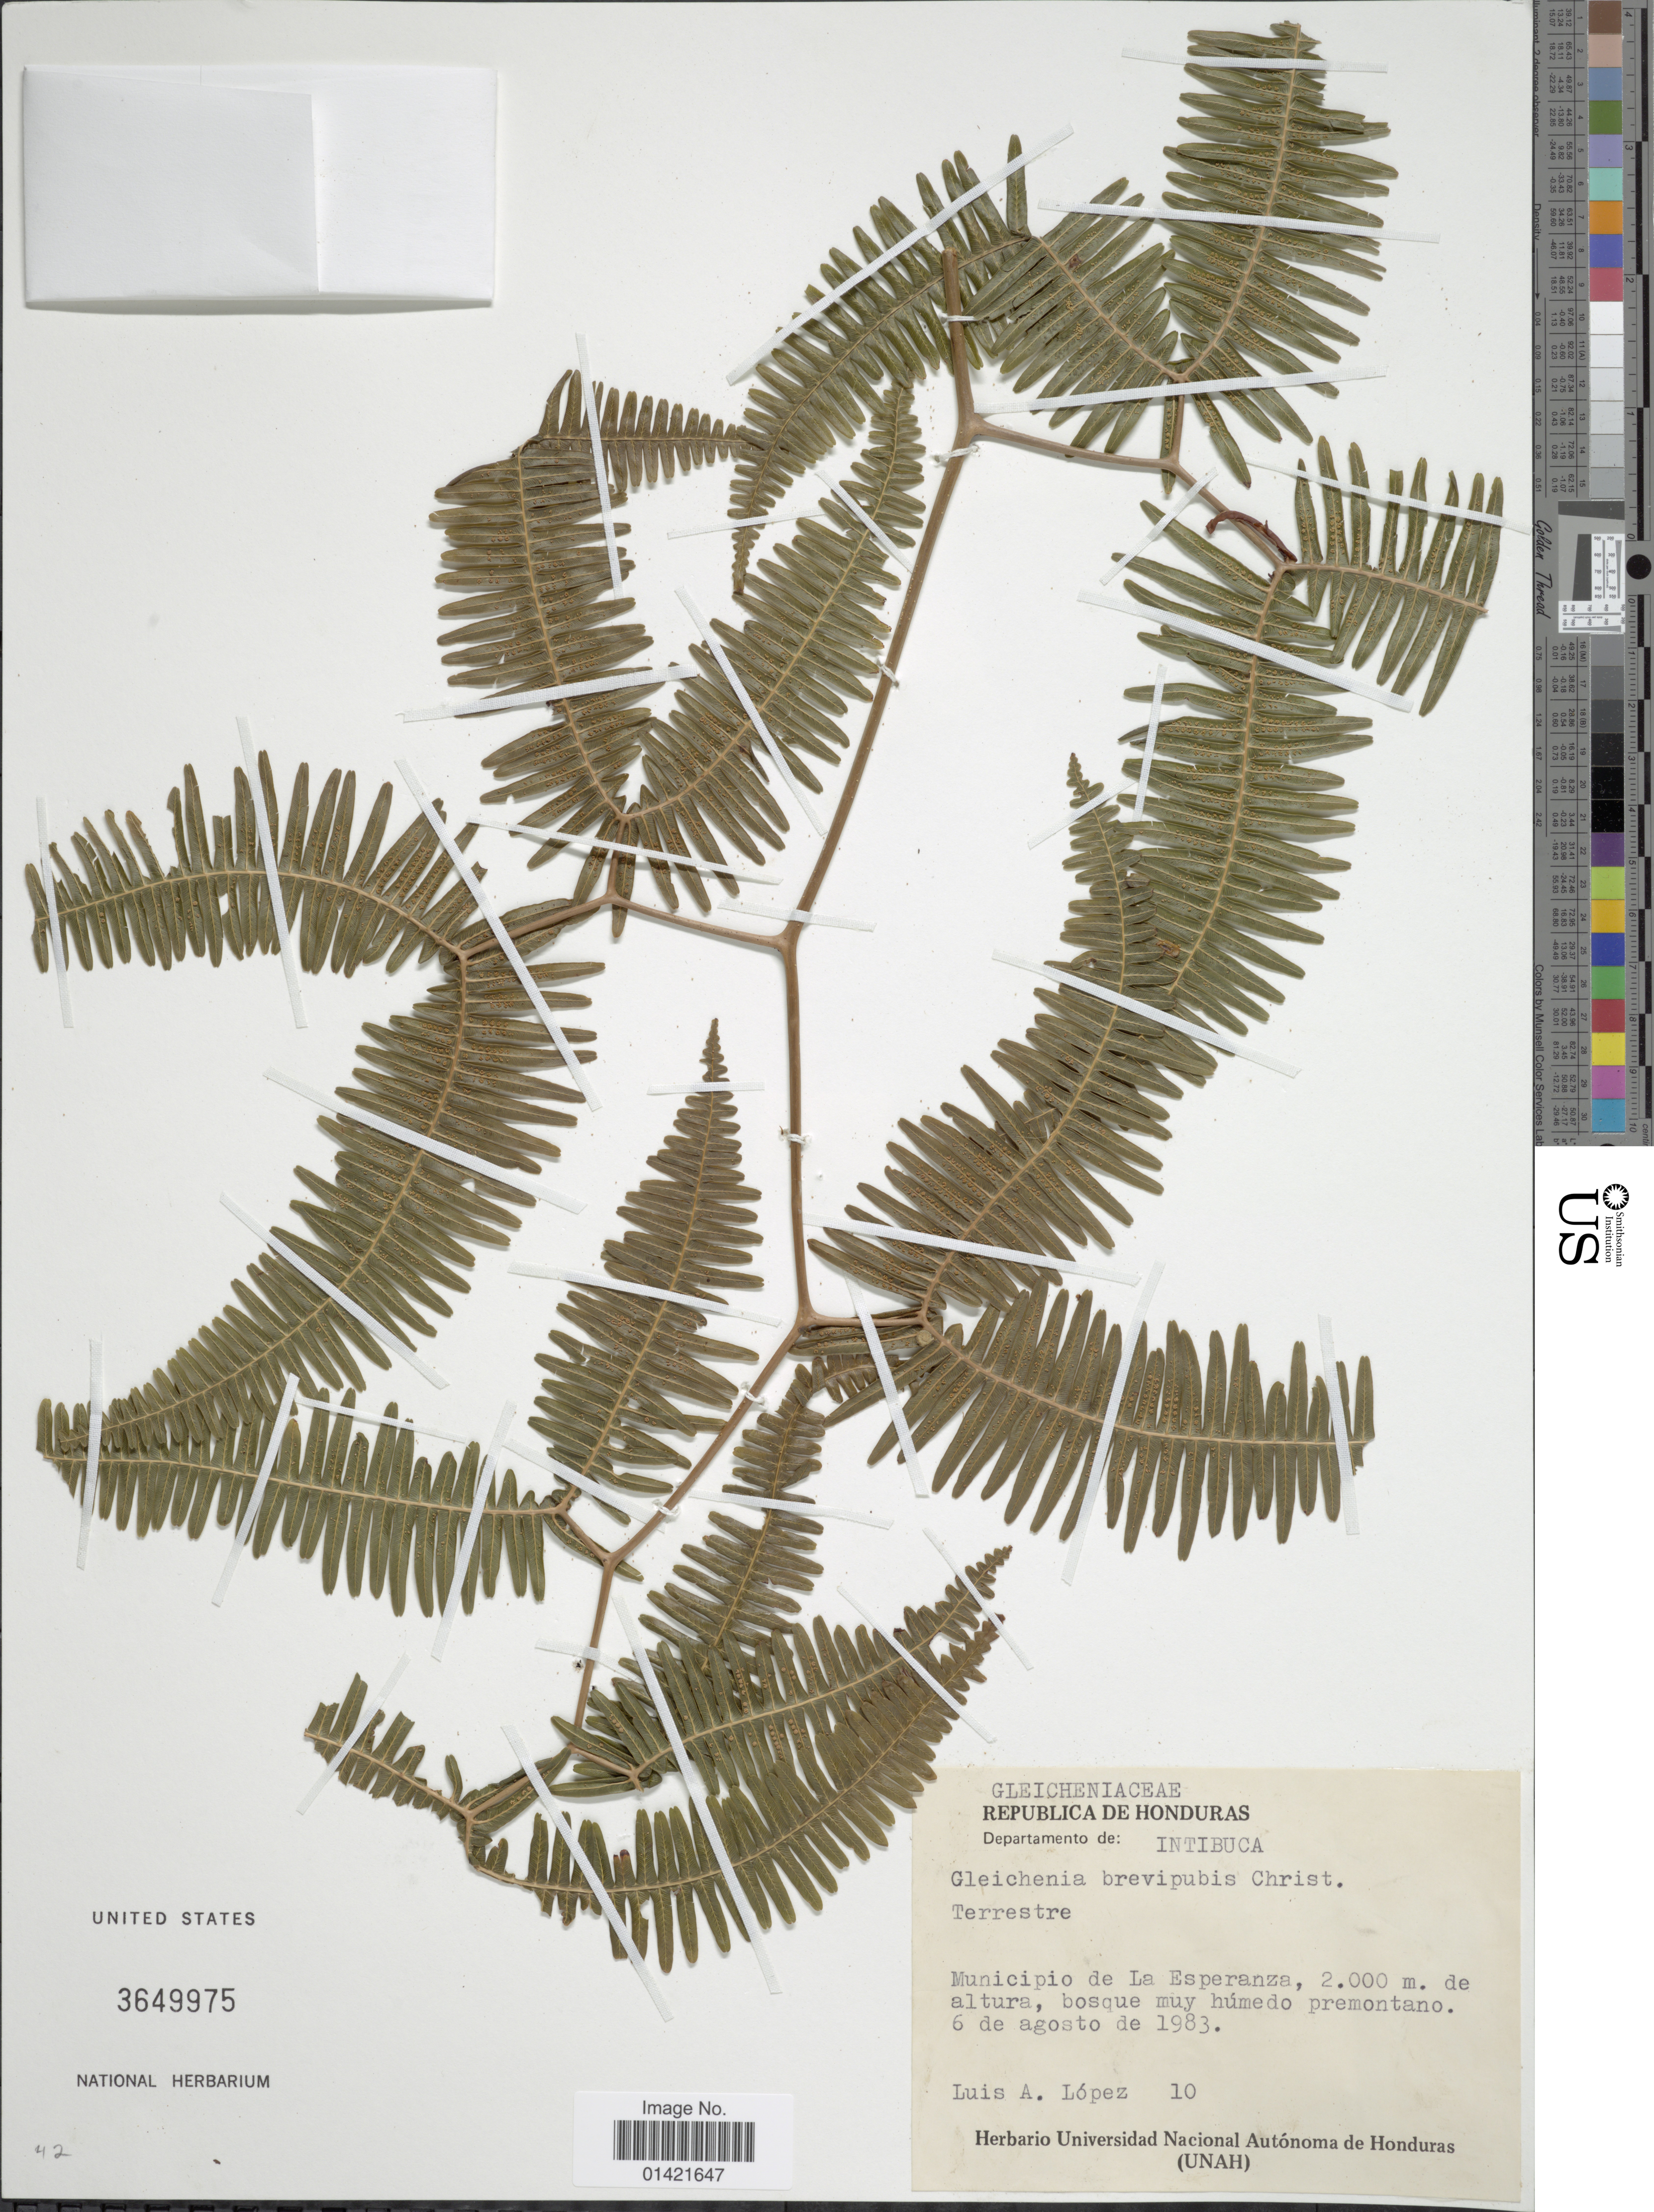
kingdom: Plantae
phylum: Tracheophyta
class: Polypodiopsida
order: Gleicheniales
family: Gleicheniaceae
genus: Sticherus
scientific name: Sticherus fulvus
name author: (Desv.) Ching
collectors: L. López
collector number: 10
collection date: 1983-08-06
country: Honduras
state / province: Intibuca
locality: Municipio de La Esperanza. Republica de Honduras.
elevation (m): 2000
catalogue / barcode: US 3649975